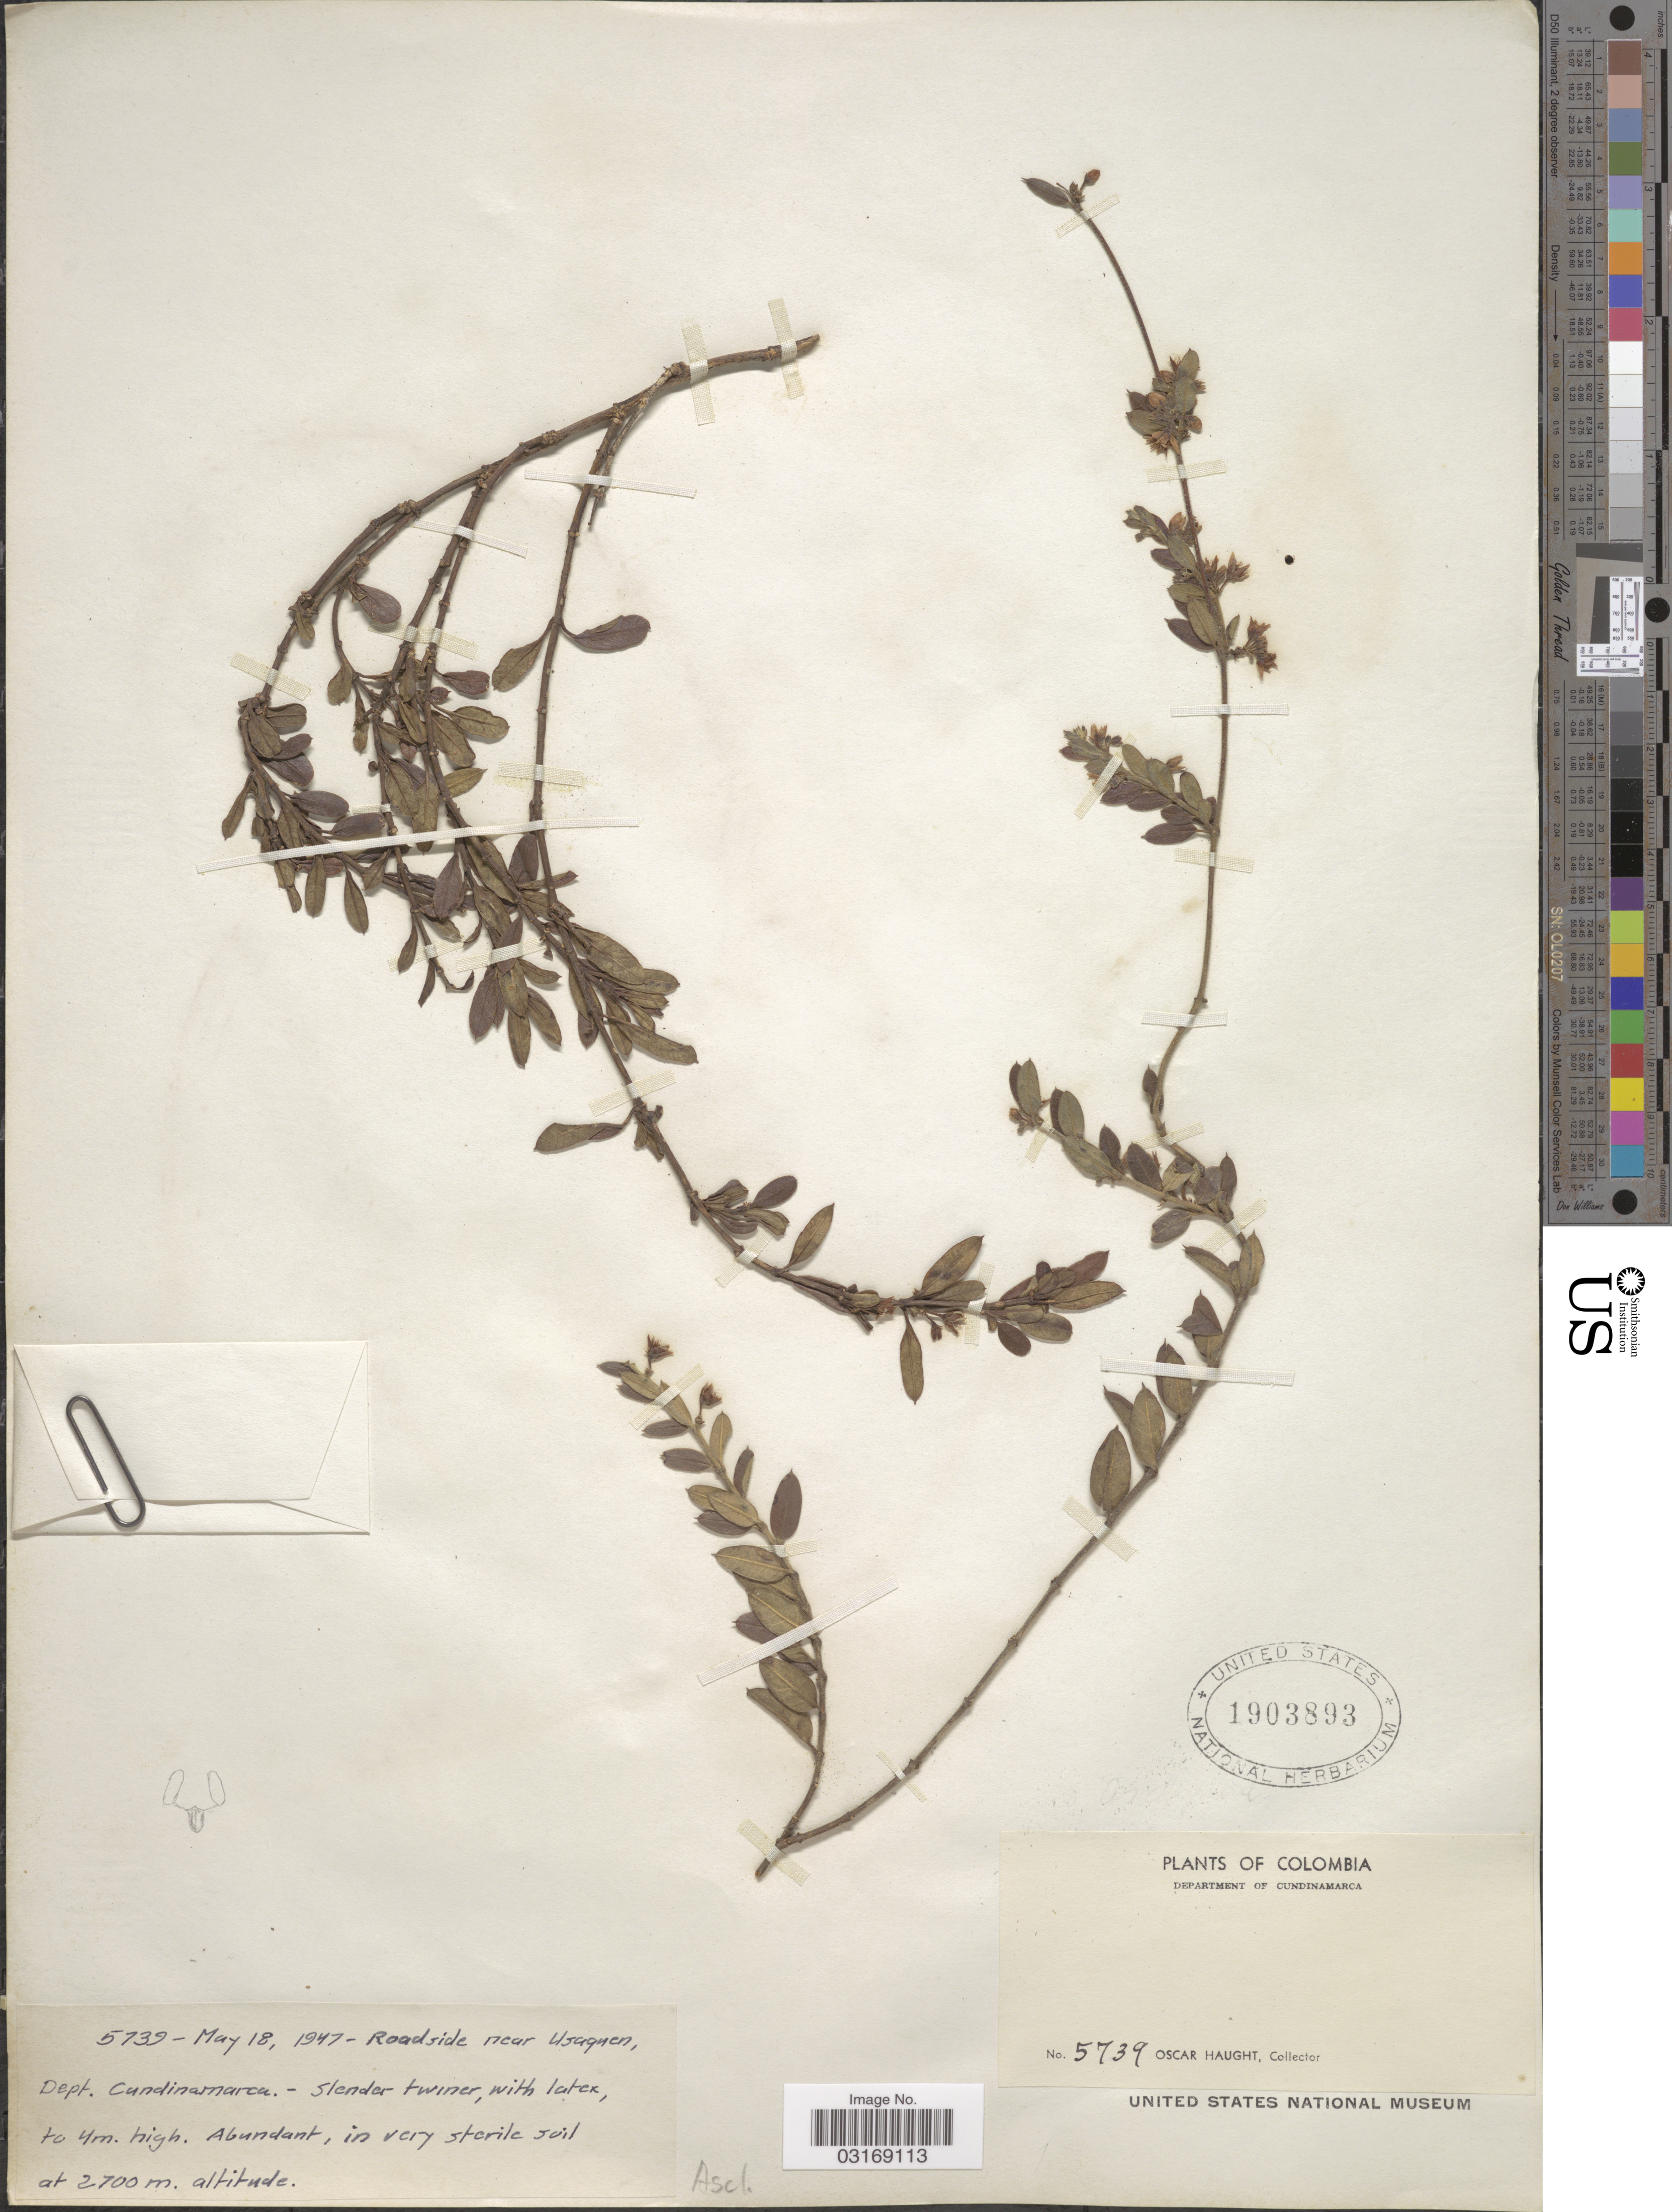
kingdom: Plantae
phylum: Tracheophyta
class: Magnoliopsida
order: Gentianales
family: Apocynaceae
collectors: O. L. Haught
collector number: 5739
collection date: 1947-05-18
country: Colombia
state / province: Cundinamarca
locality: Roadside near Usaquen, Dept. Cundinamarca.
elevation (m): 2700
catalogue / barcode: US 1903893